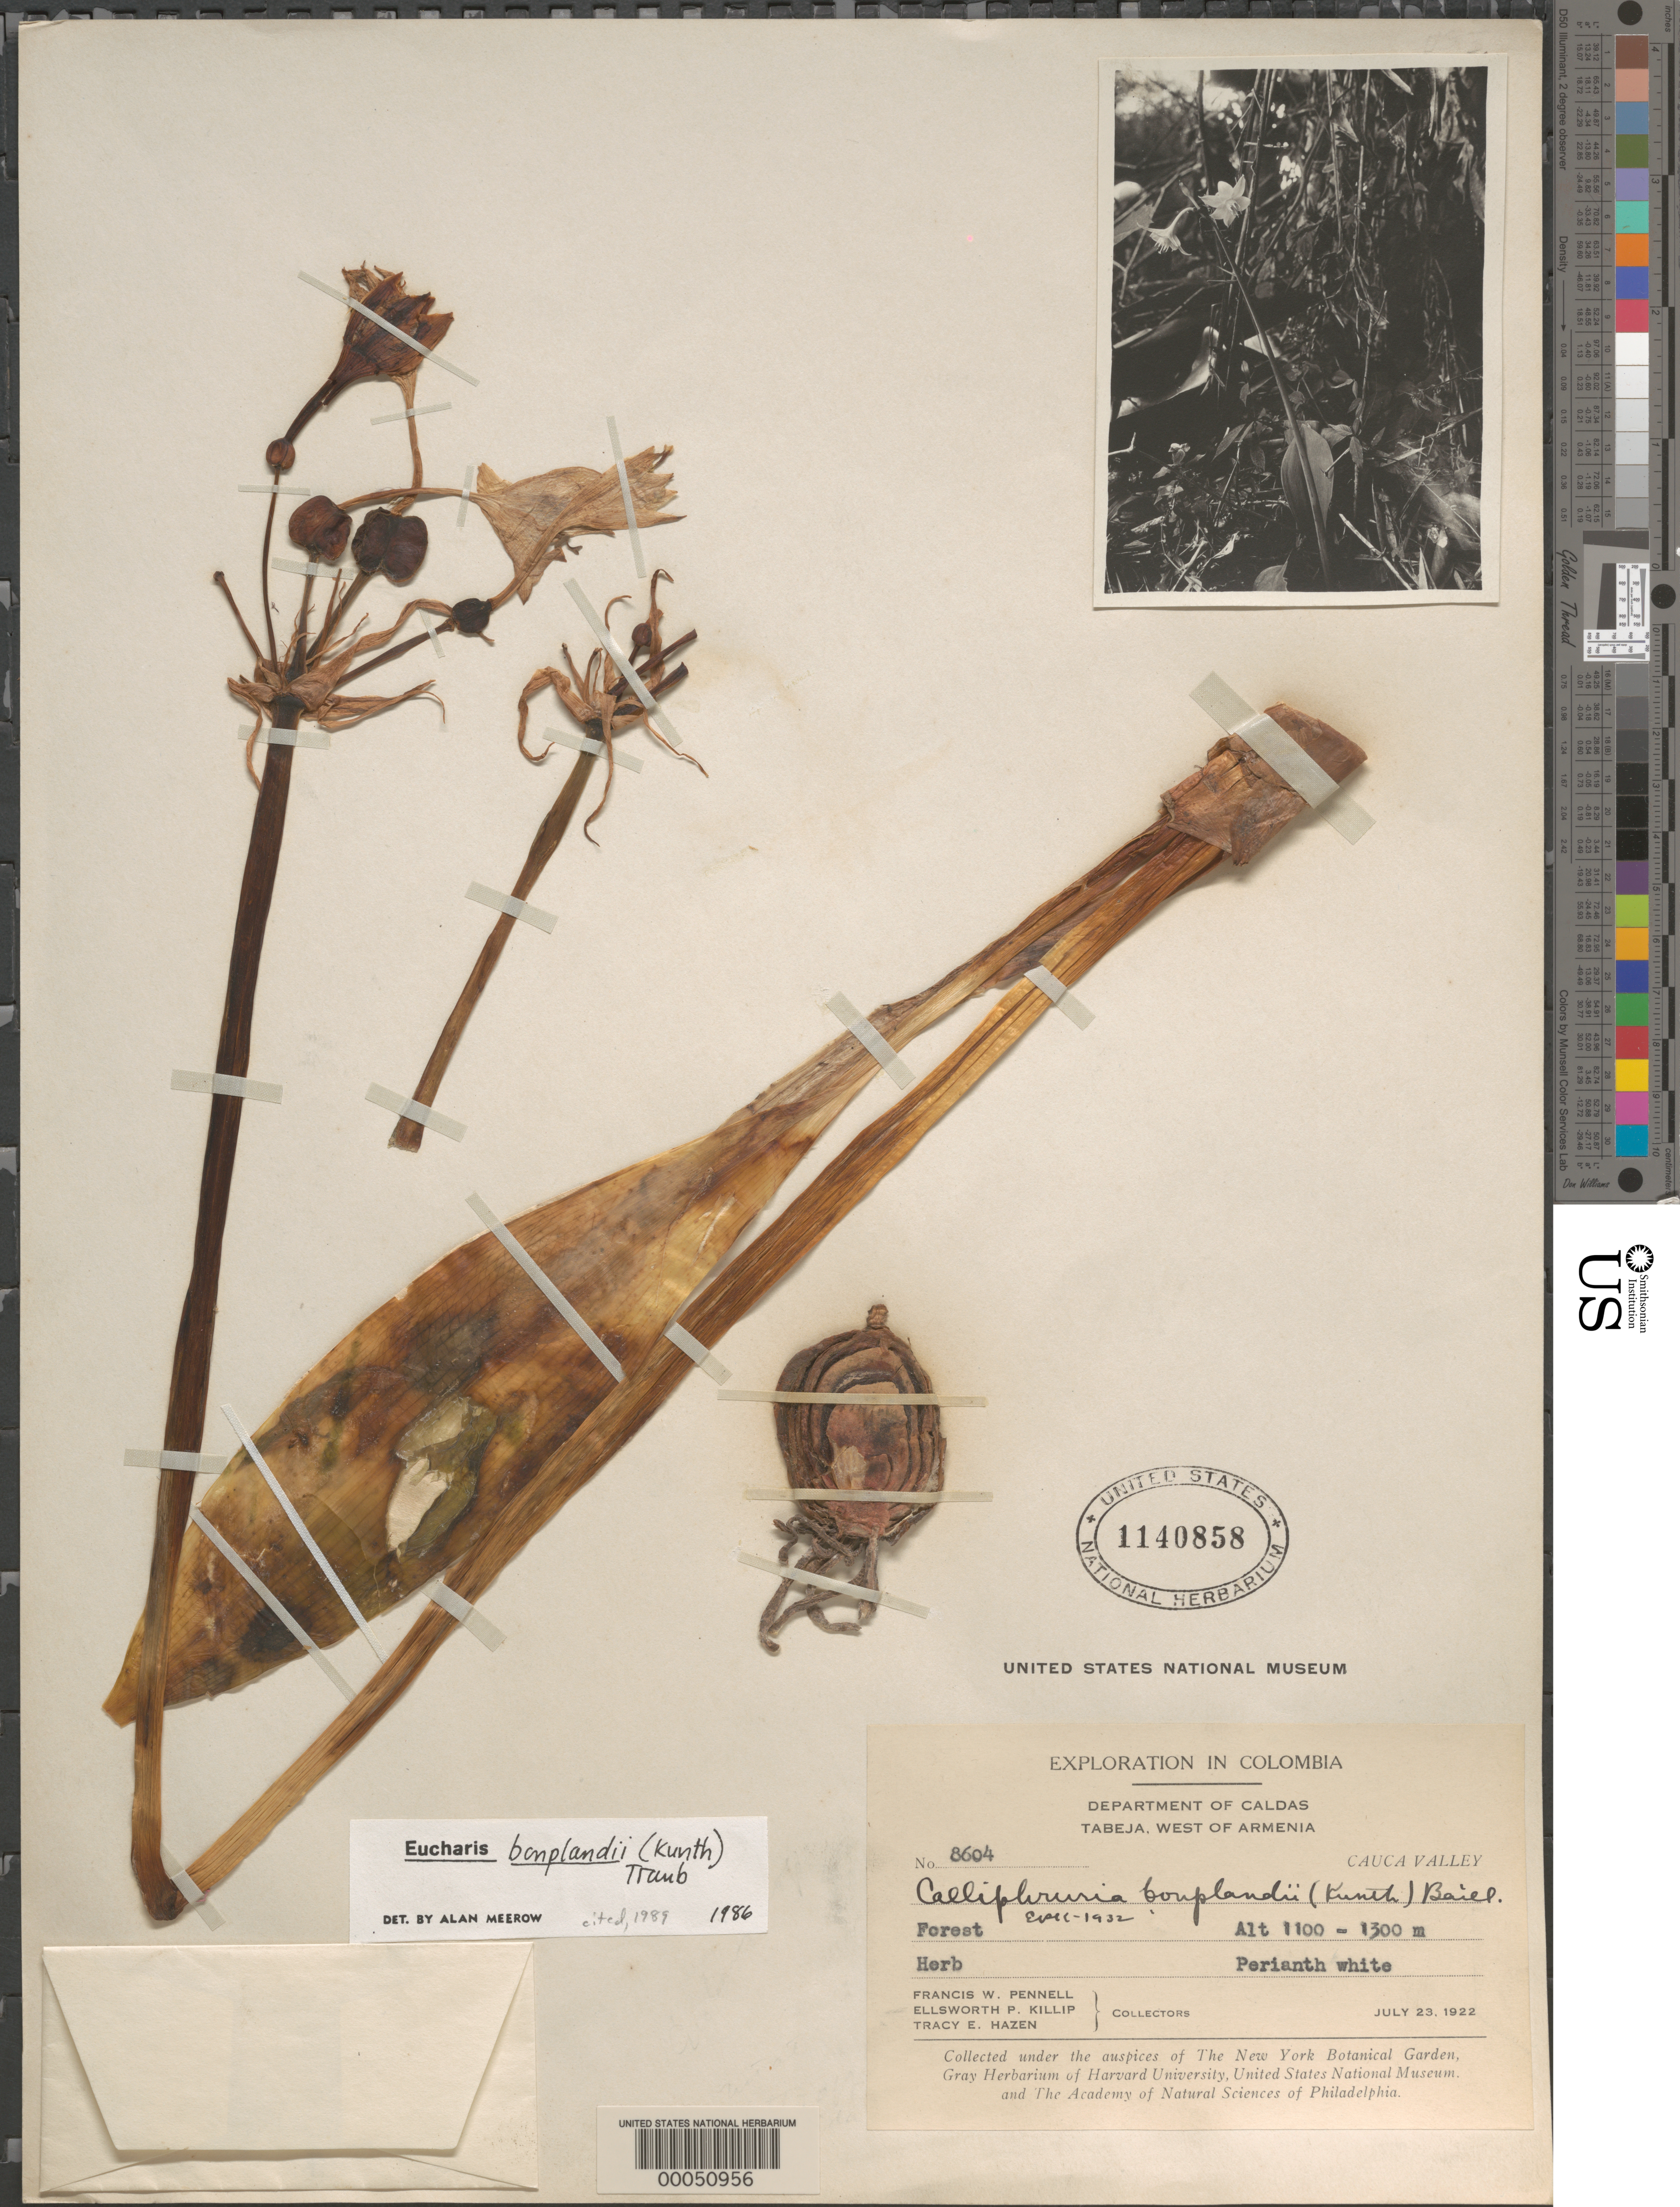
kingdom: Plantae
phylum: Tracheophyta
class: Liliopsida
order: Asparagales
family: Amaryllidaceae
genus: Eucharis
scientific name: Eucharis bonplandii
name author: (Kunth) Traub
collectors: F. W. Pennell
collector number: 8604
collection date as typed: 23 Jul 1922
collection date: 1922-07-23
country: Colombia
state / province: Caldas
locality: Tabeja, W of Armenia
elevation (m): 1100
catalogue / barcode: US 1140858